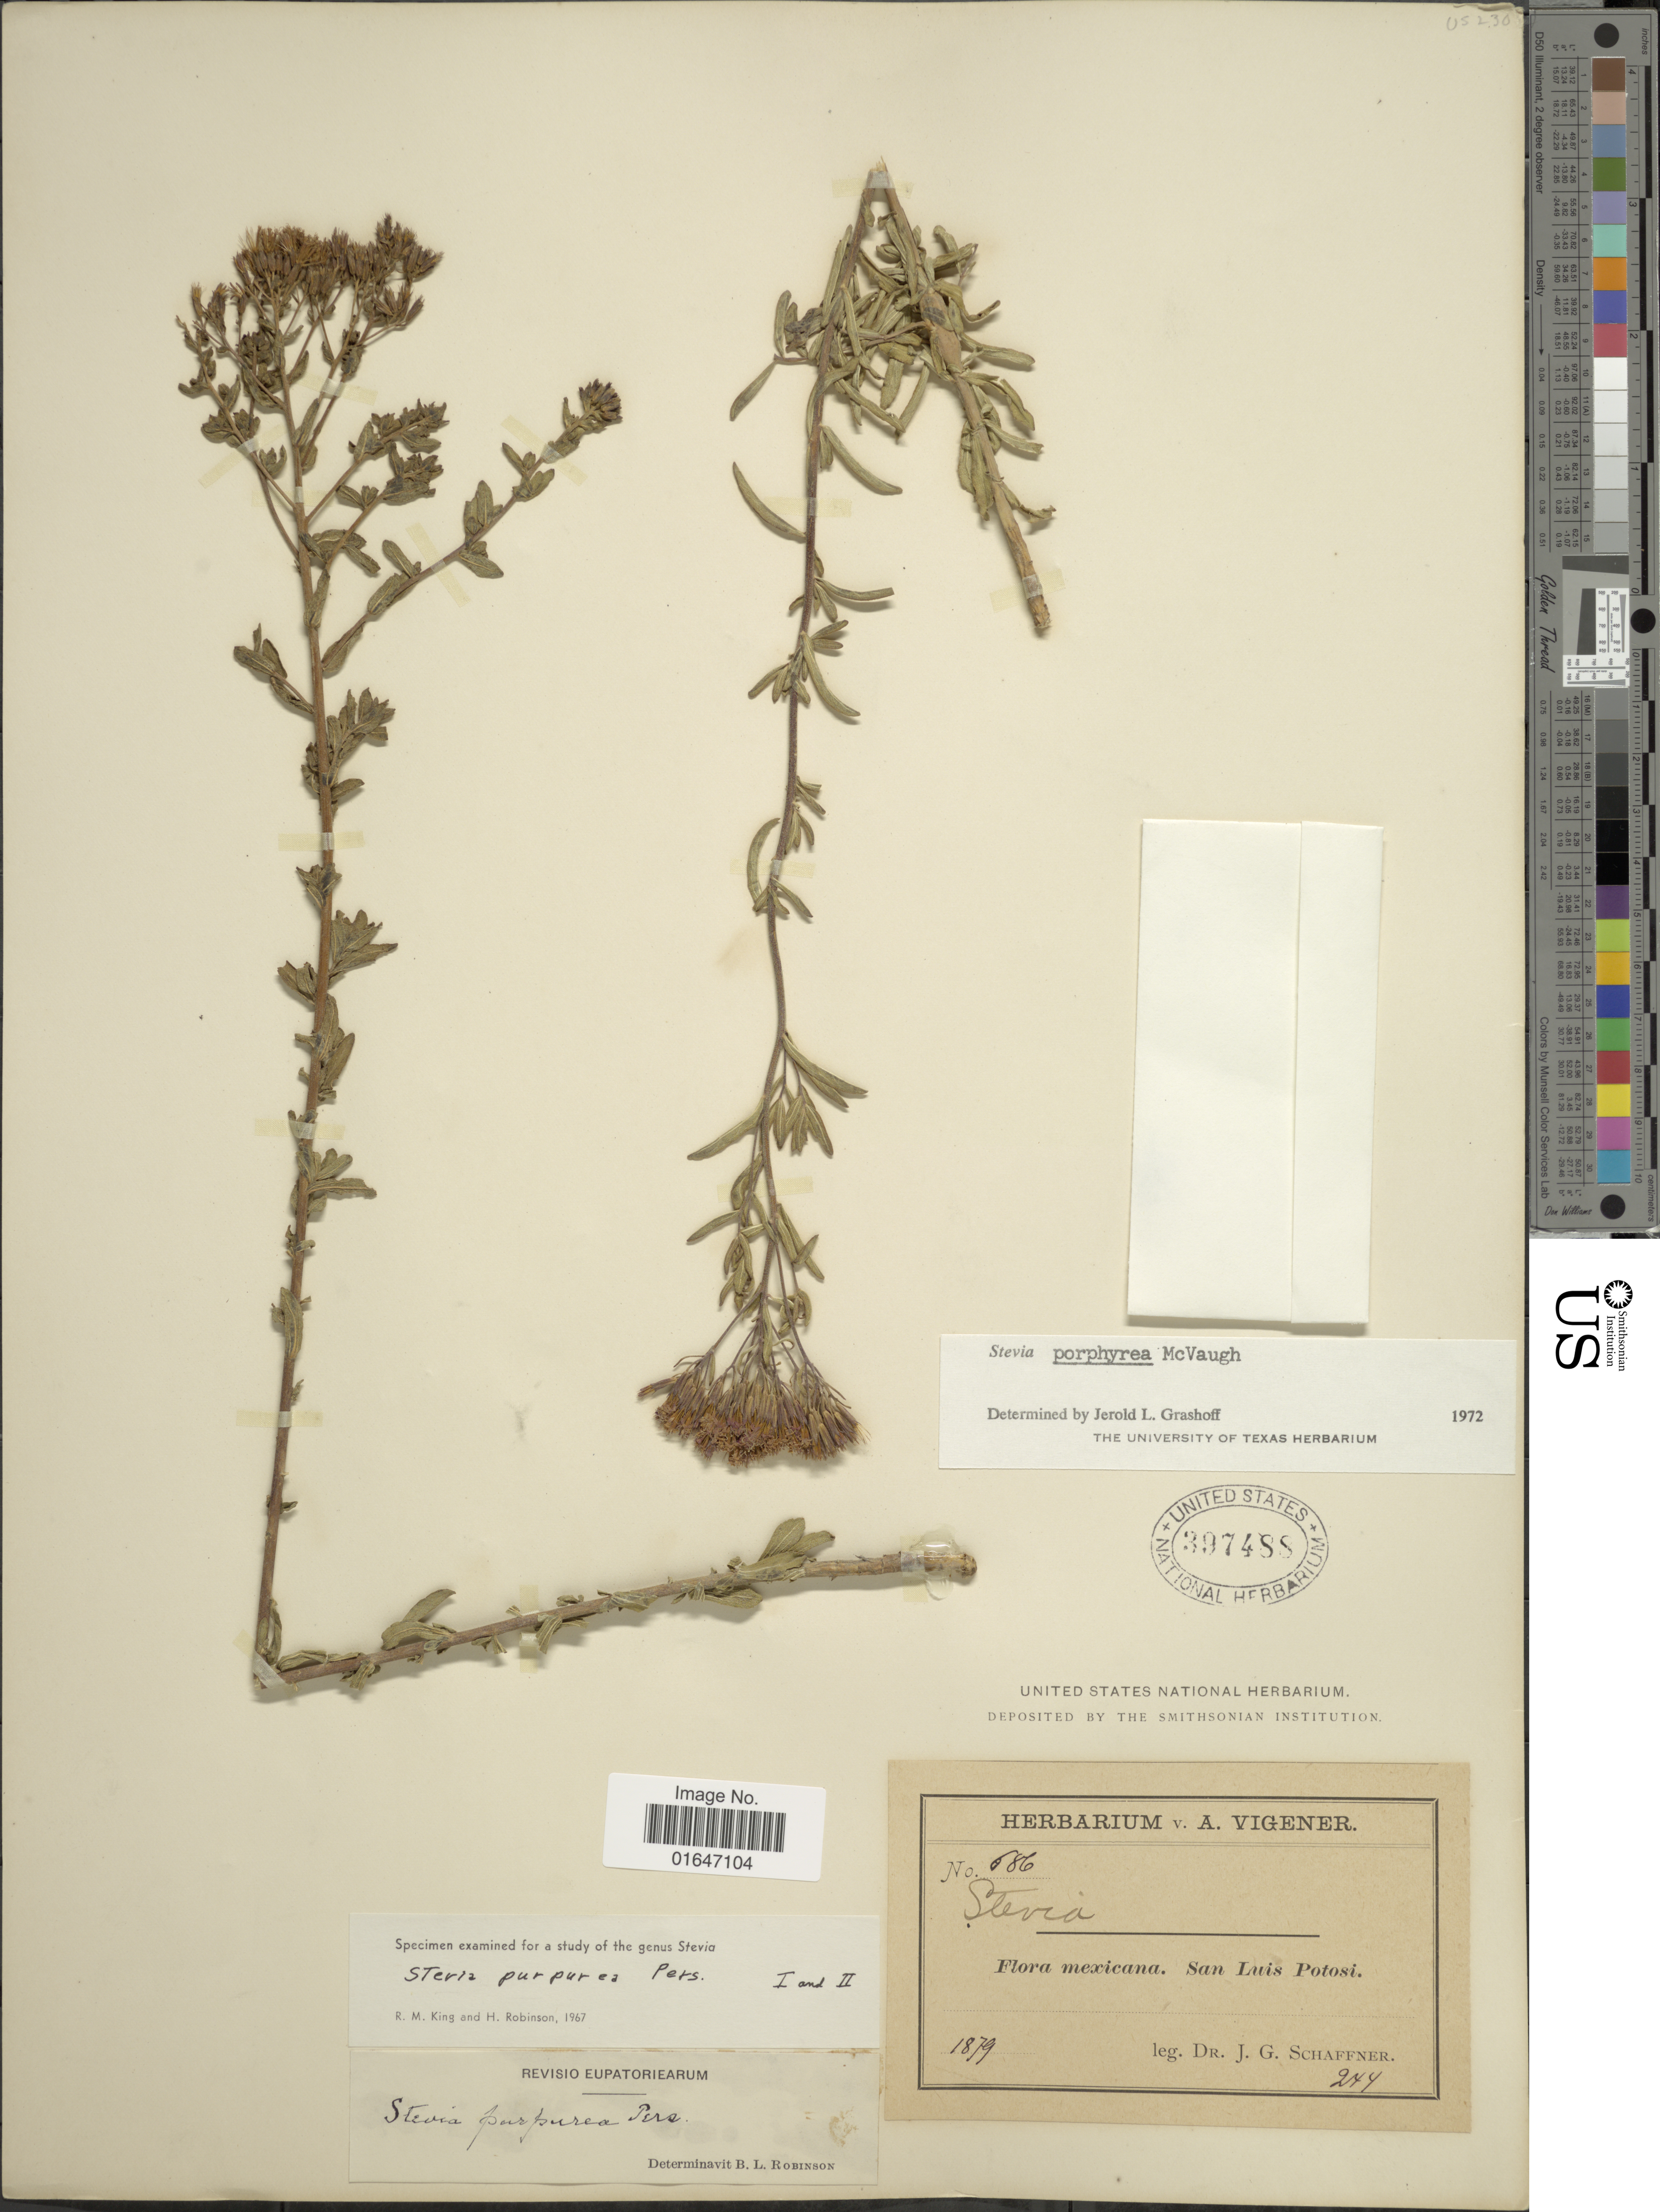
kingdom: Plantae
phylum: Tracheophyta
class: Magnoliopsida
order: Asterales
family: Asteraceae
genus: Stevia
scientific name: Stevia porphyrea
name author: McVaugh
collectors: J. G. Schaffner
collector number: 686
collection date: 1879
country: Mexico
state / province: San Luis Potosí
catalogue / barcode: US 397488